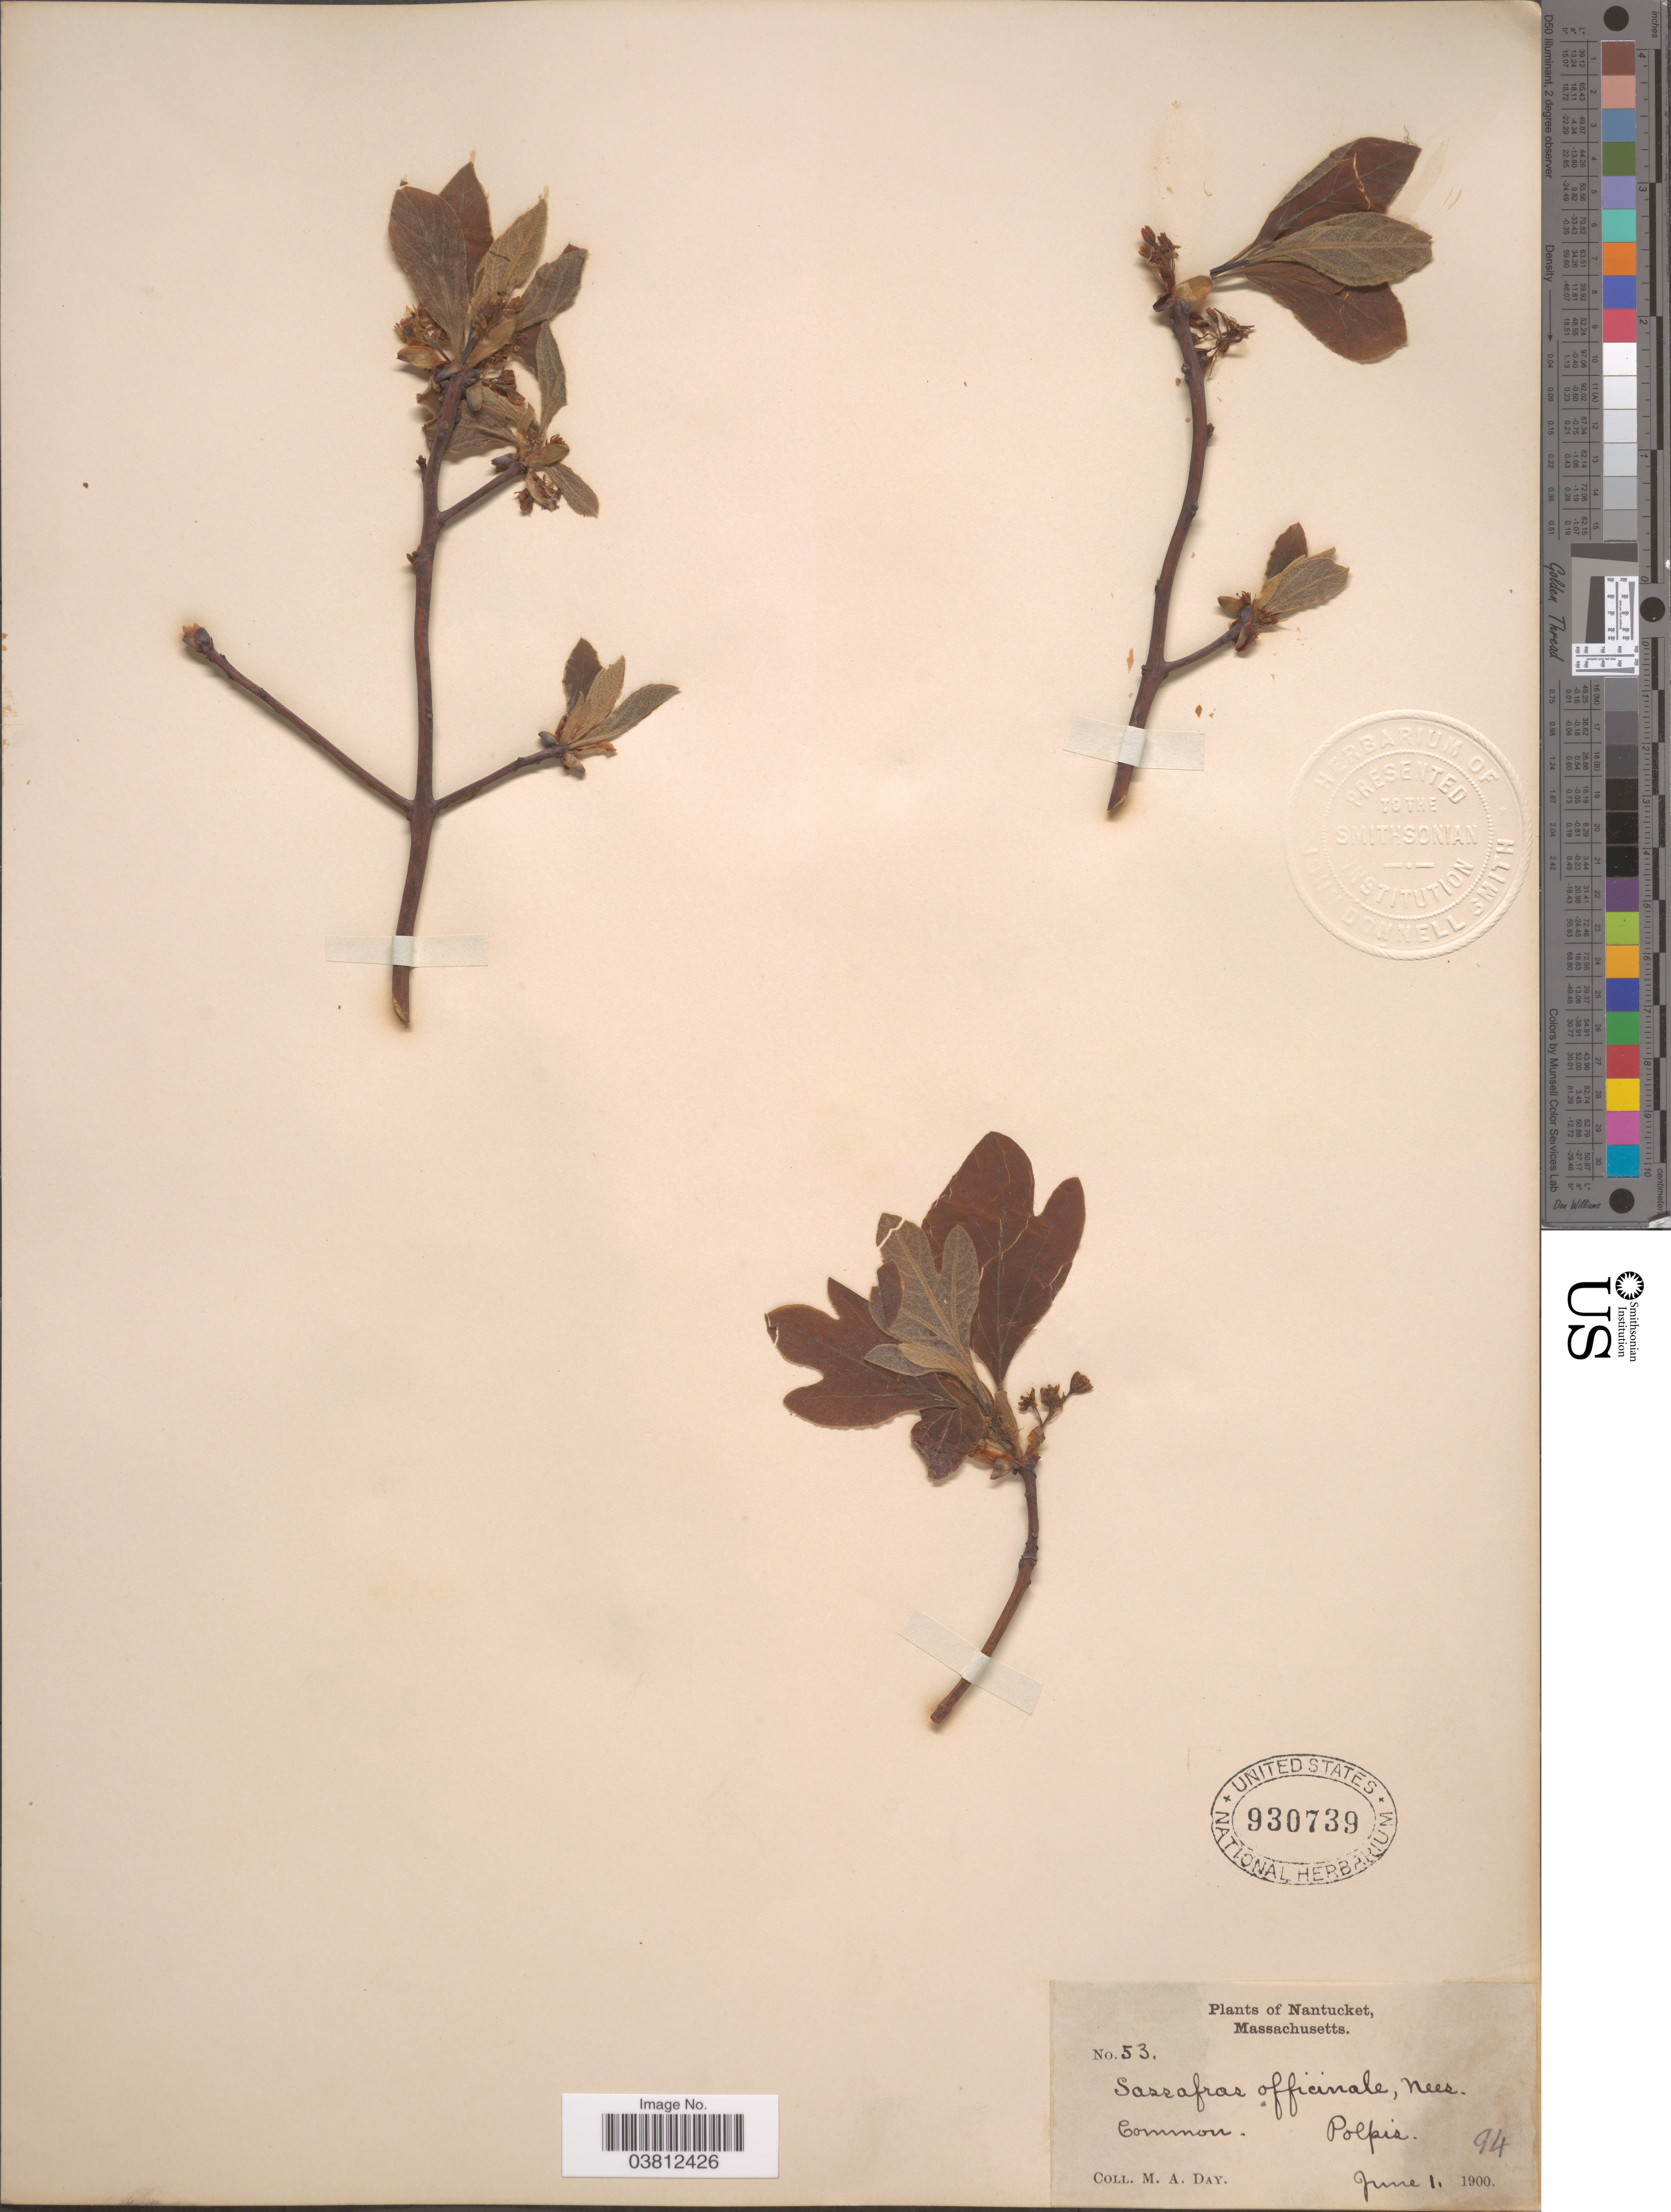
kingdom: Plantae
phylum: Tracheophyta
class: Magnoliopsida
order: Laurales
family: Lauraceae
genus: Sassafras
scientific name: Sassafras albidum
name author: (Nutt.) Nees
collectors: M. Day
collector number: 53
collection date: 1900-06-01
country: United States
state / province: Massachusetts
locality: Nantucket. Polpiz.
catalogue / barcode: US 930739